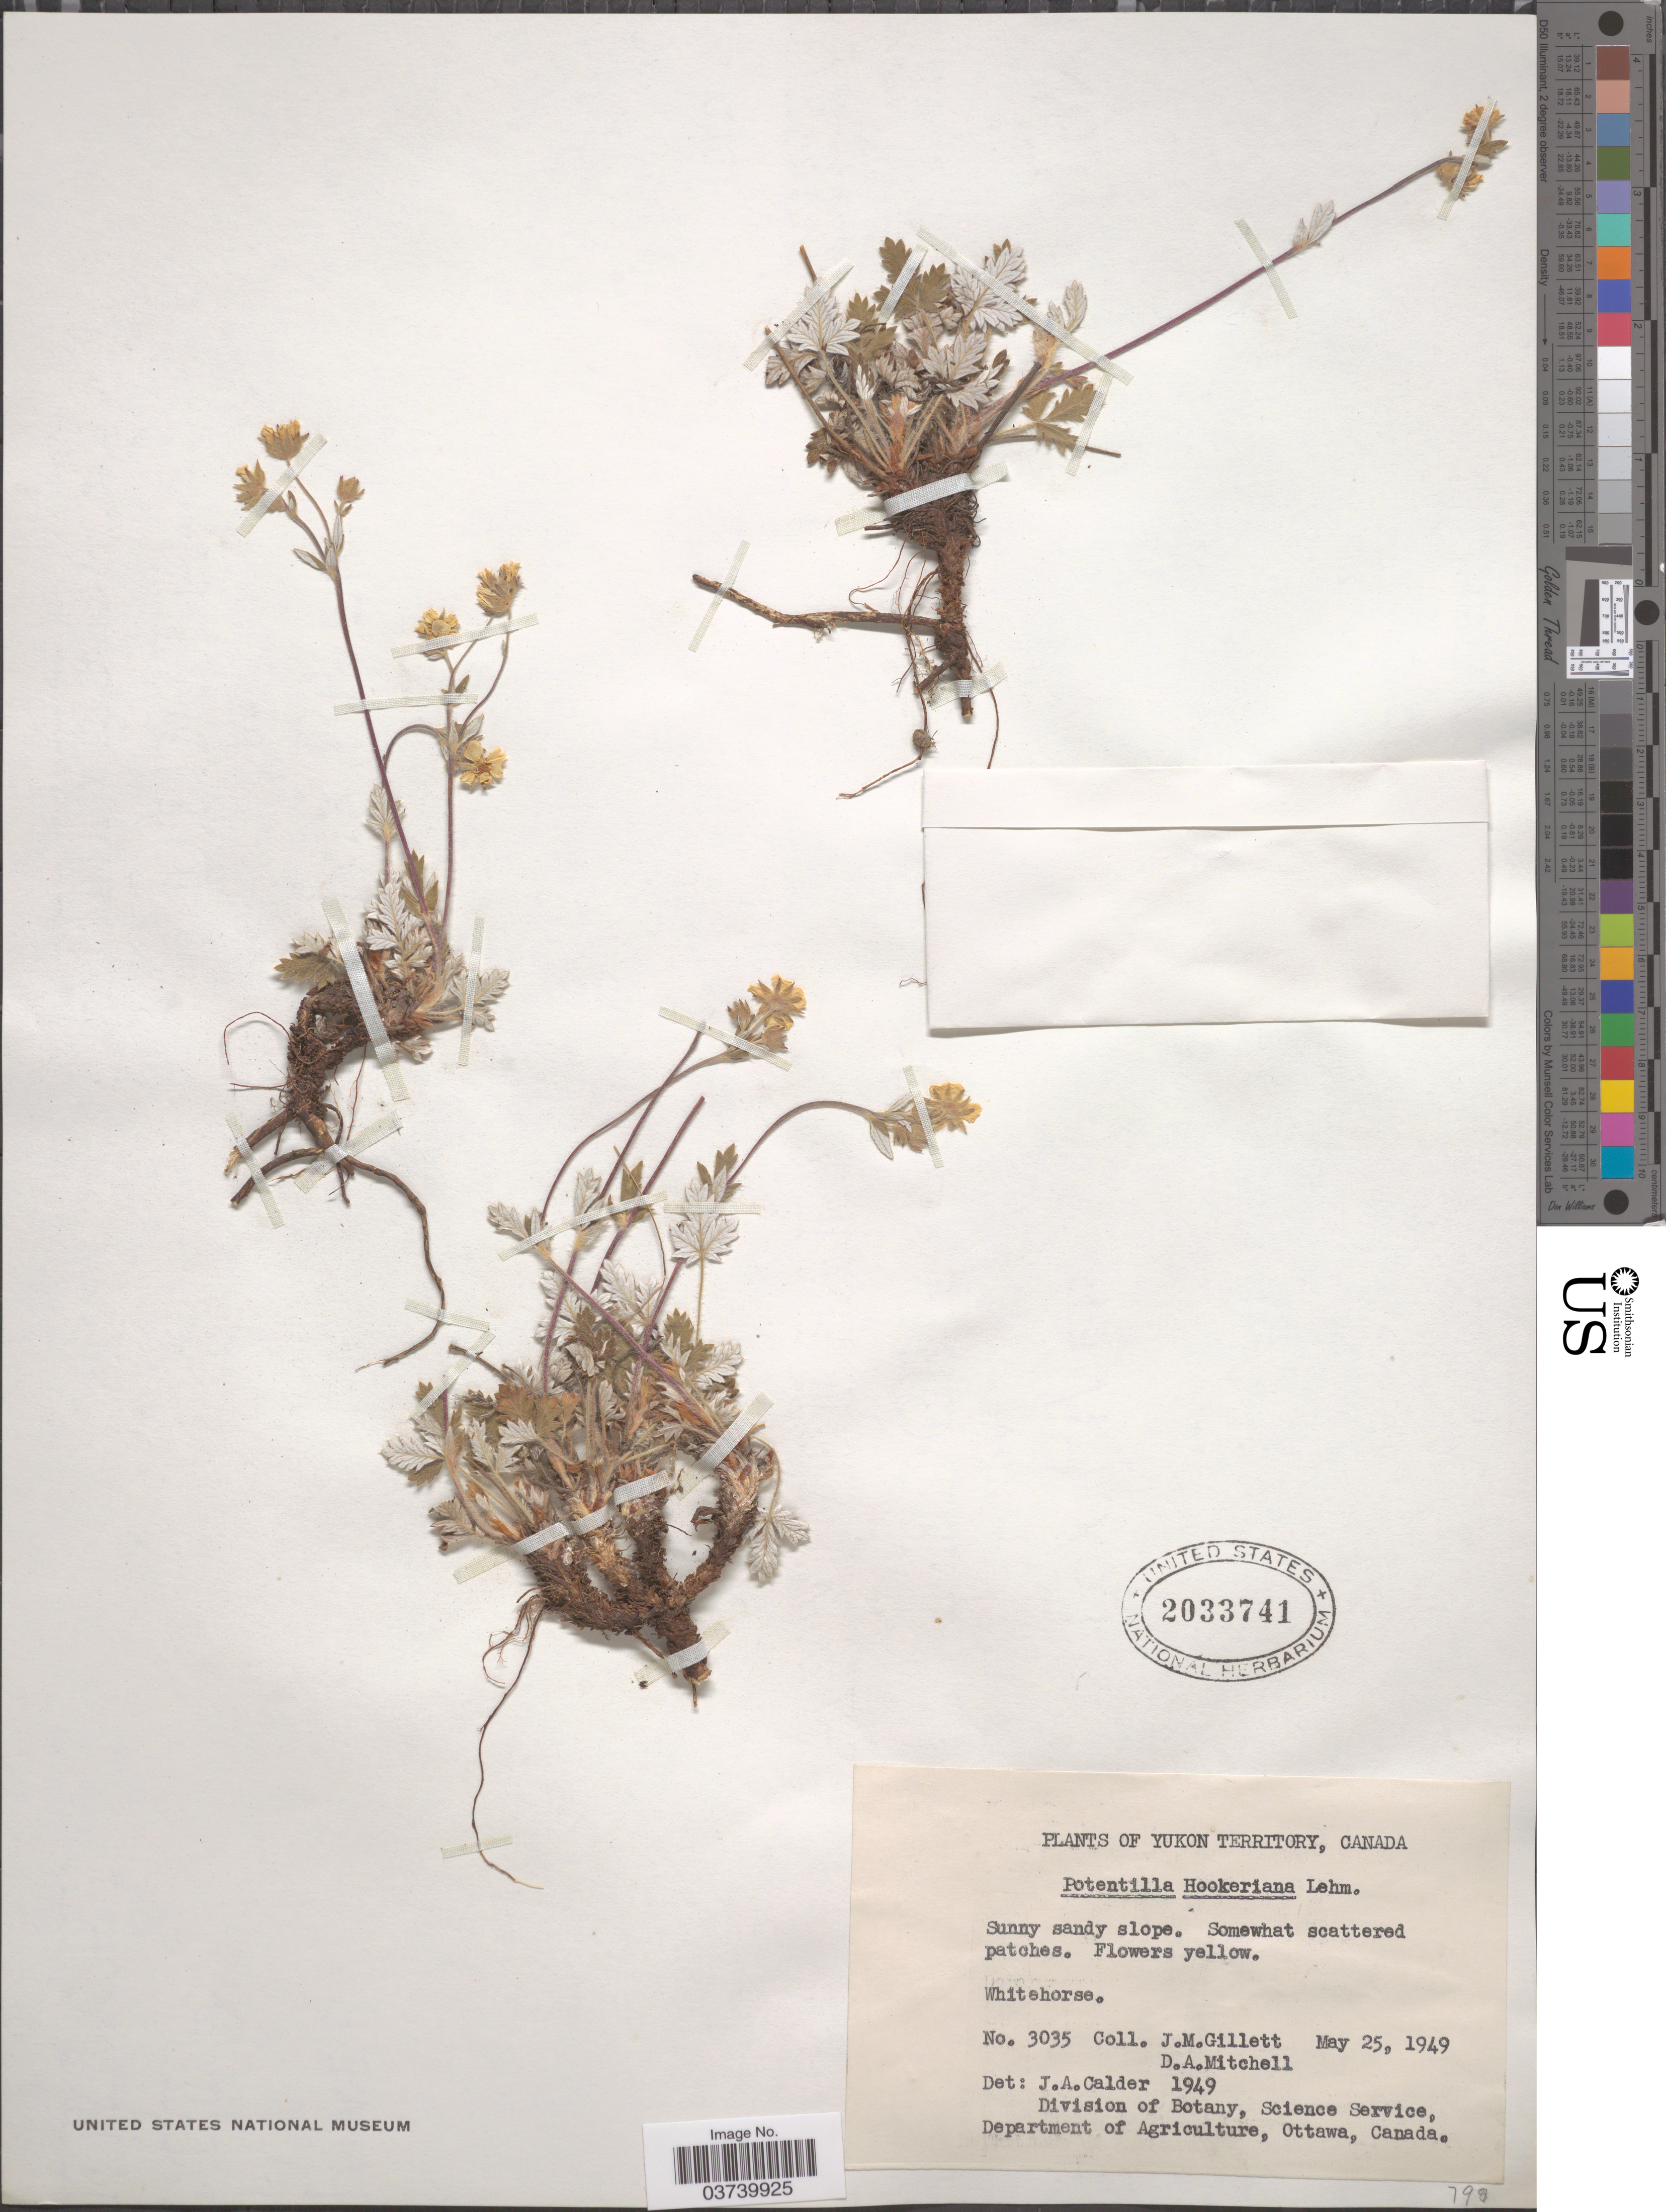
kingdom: Plantae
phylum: Tracheophyta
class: Magnoliopsida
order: Rosales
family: Rosaceae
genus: Potentilla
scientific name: Potentilla hookeriana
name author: F. Lehm.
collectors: J. M. Gillett & D. Mitchell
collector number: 3035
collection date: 1949-05-25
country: Canada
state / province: Yukon Territory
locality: Whiteshore.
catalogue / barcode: US 2033741